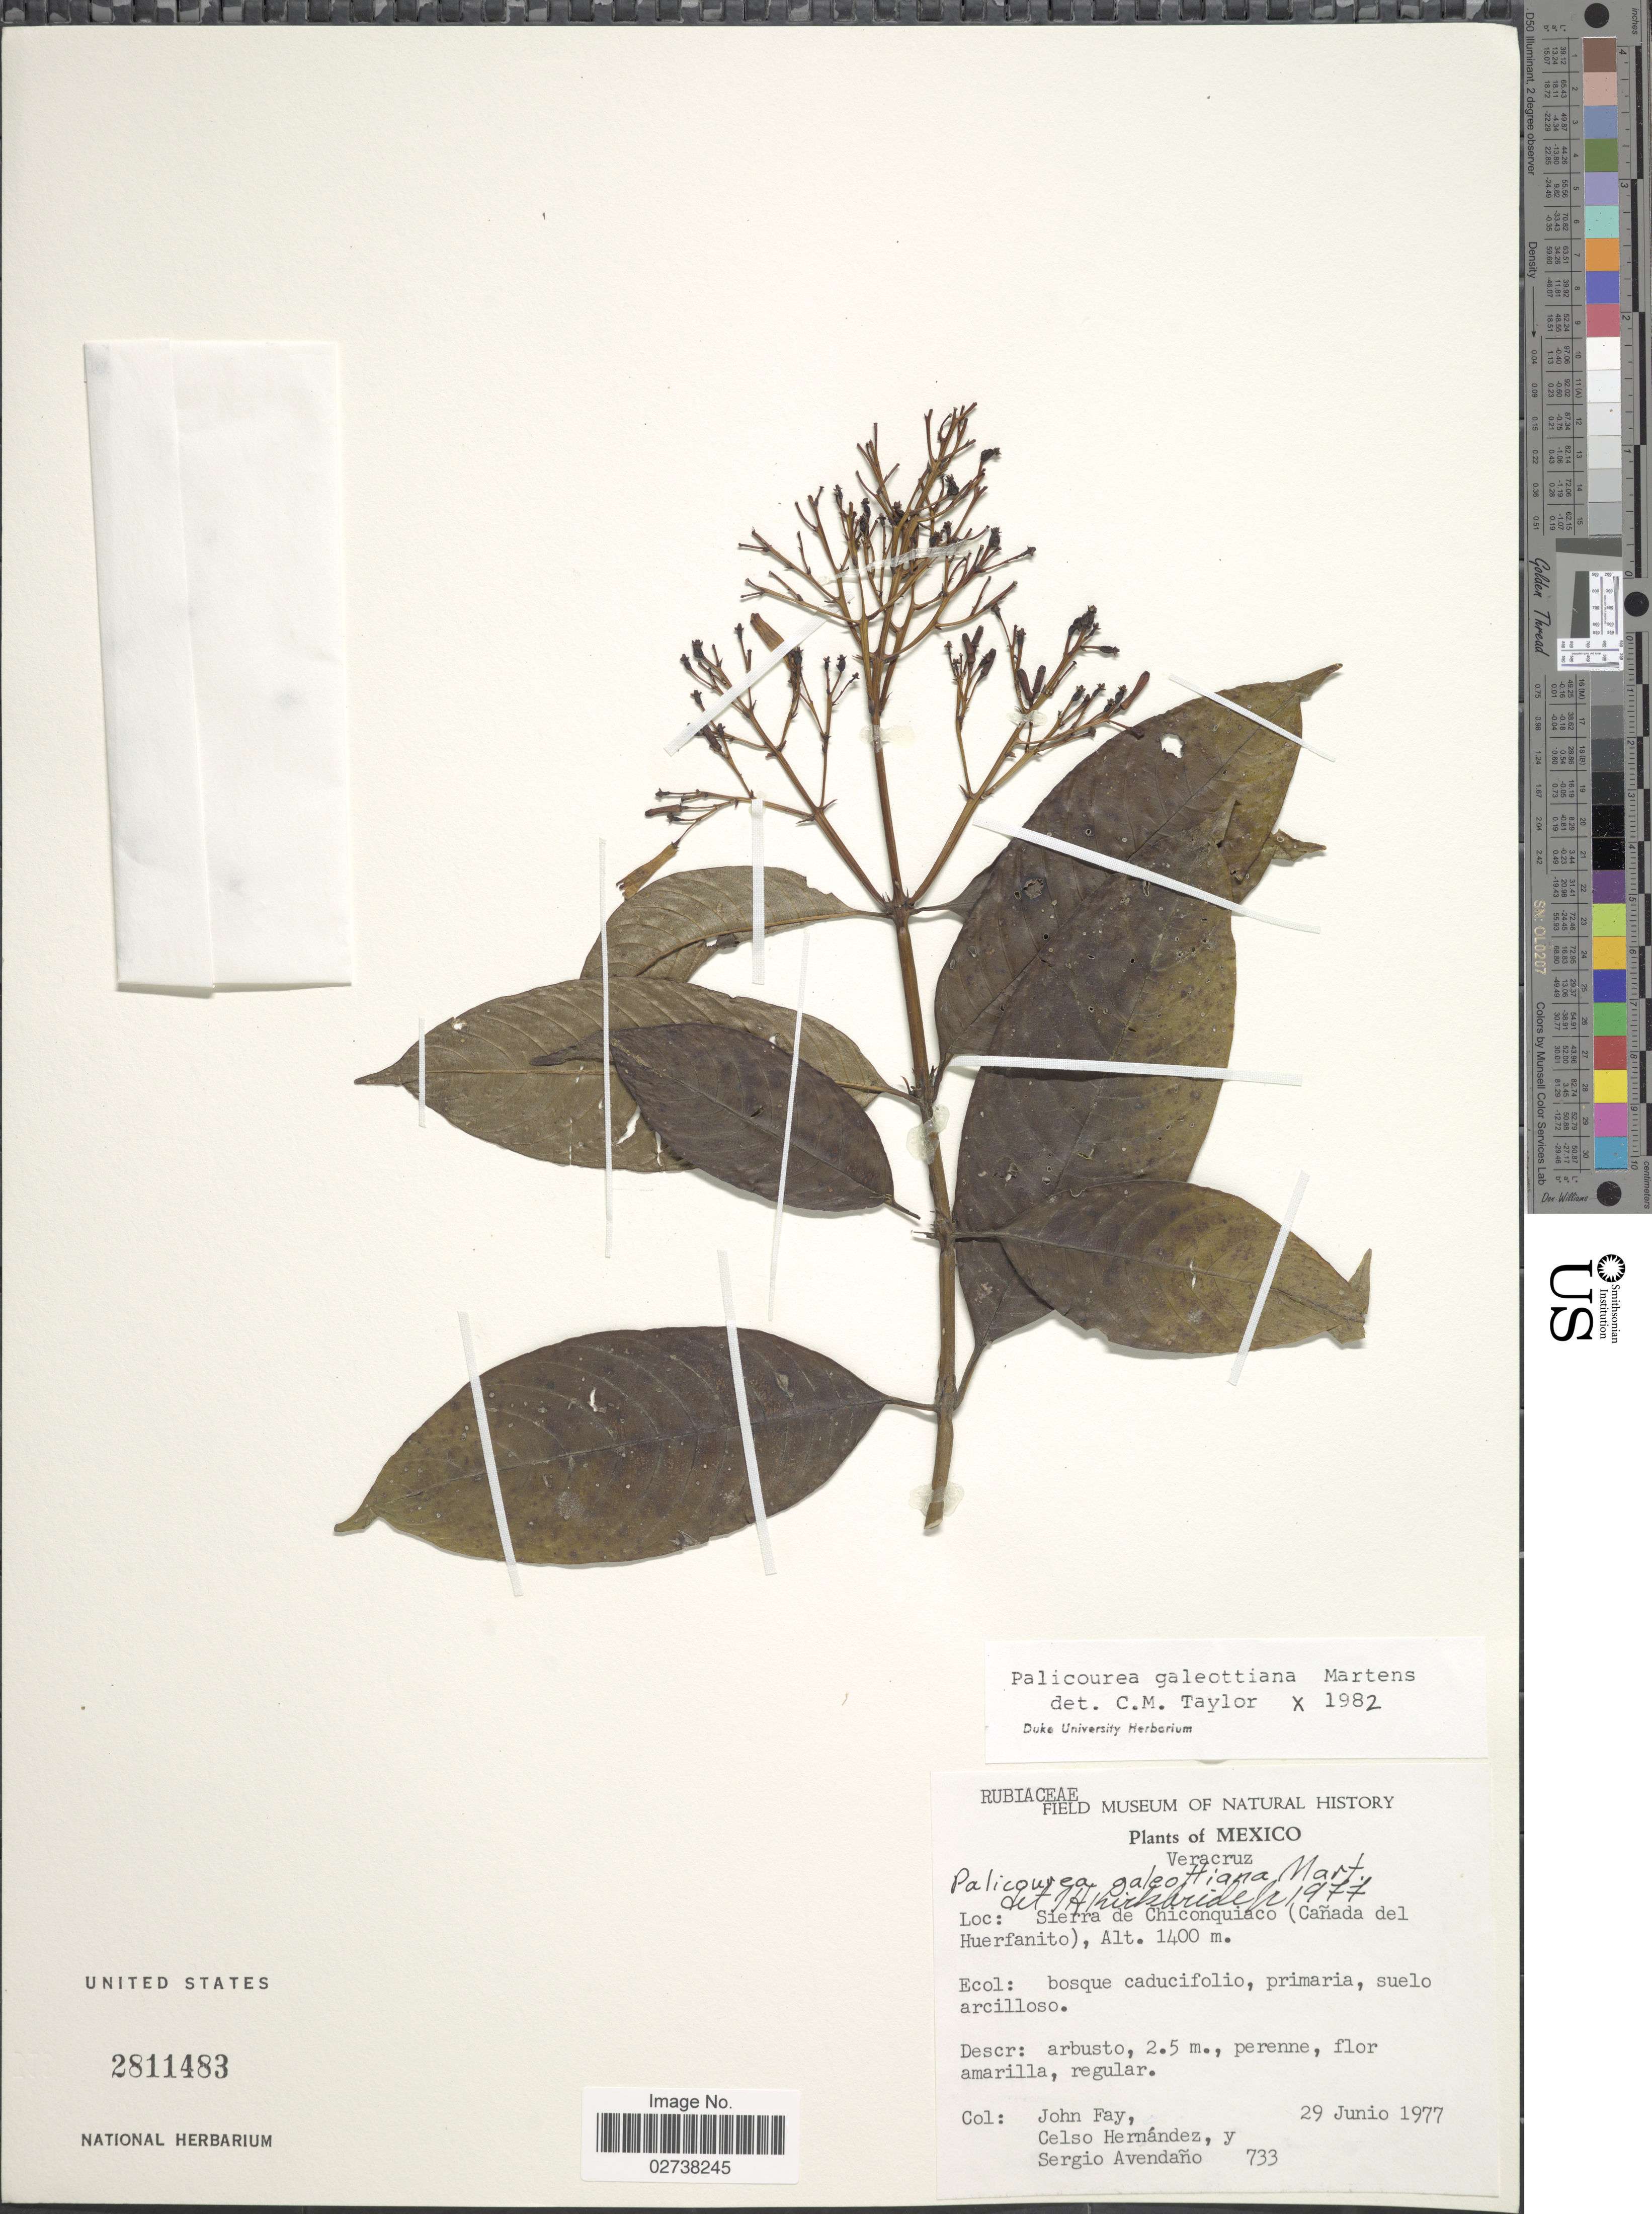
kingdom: Plantae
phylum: Tracheophyta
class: Magnoliopsida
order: Gentianales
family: Rubiaceae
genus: Palicourea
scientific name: Palicourea galeottiana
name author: M. Martens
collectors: J. Fay, C. Hernandez & S. Avendano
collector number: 733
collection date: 1977-06-29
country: Mexico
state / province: Veracruz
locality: Veracruz, Sierra de Chiconquiaco (Canda del Huerfanito)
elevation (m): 1400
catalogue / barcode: US 2811483